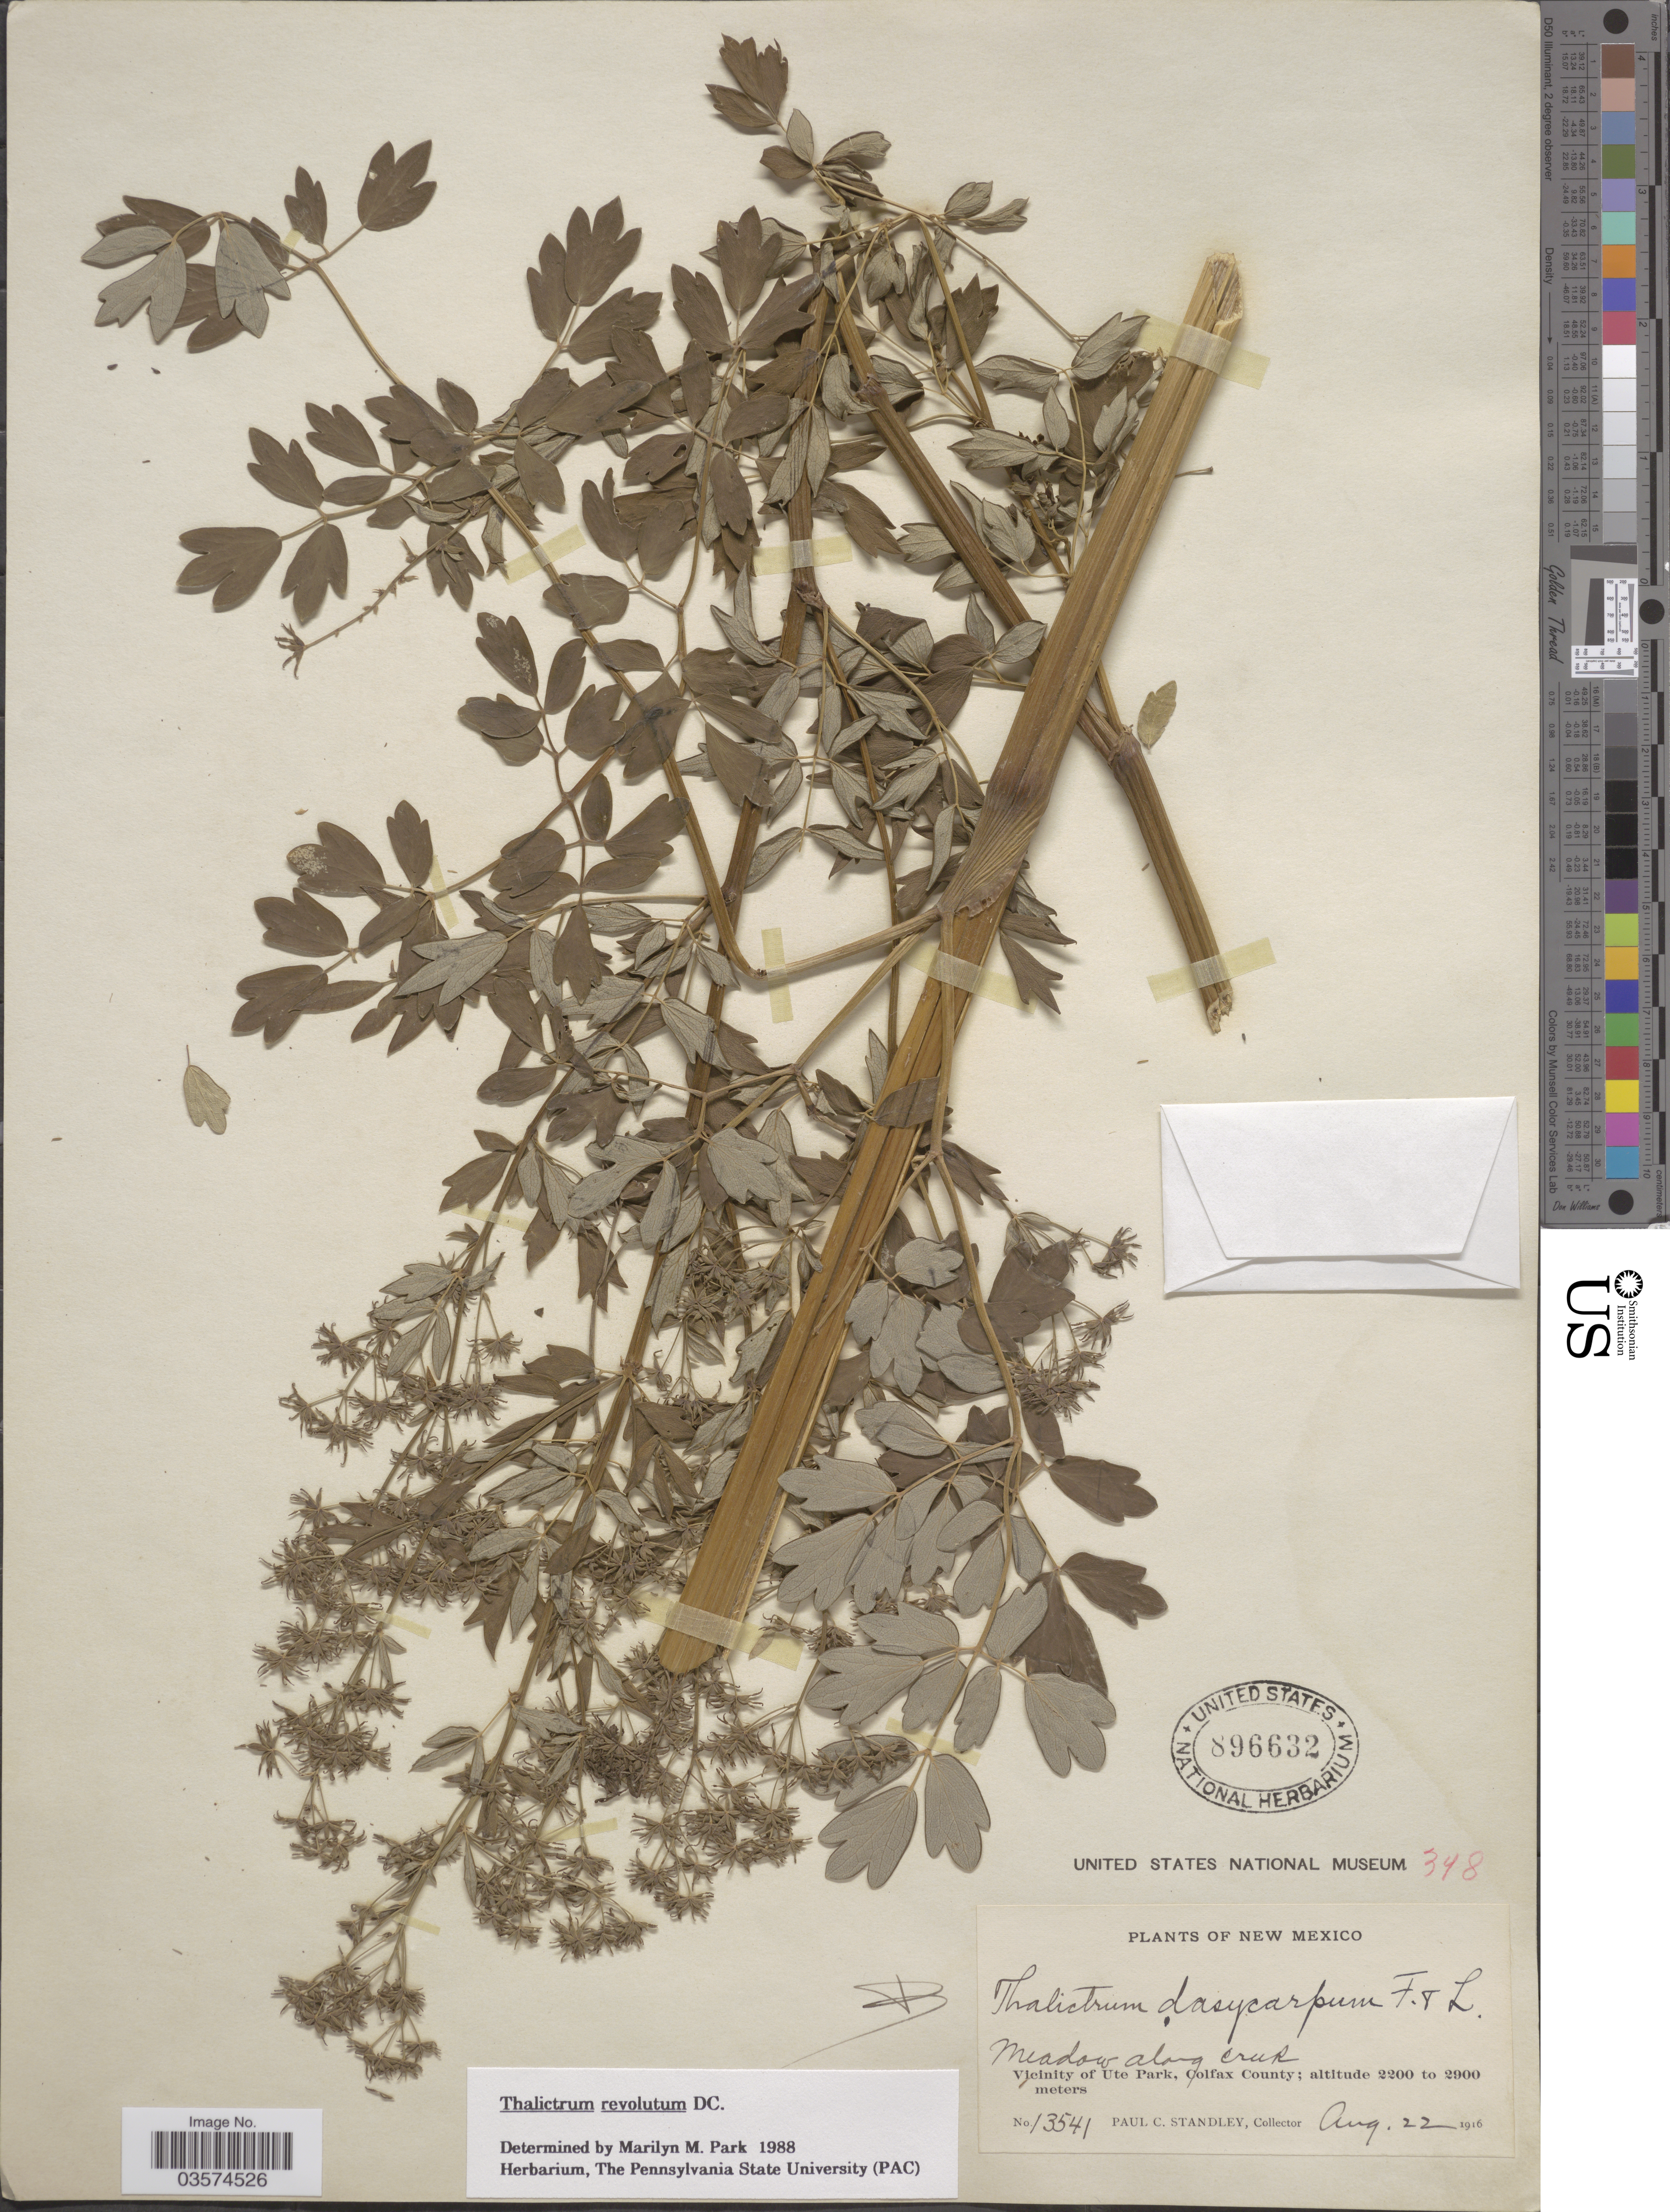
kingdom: Plantae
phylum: Tracheophyta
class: Magnoliopsida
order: Ranunculales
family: Ranunculaceae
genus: Thalictrum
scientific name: Thalictrum amphibolum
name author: Greene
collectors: P. C. Standley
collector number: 13541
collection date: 1916-08-22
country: United States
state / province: New Mexico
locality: Meadow along Creek. Vicinity of Ute Park, Colfax County.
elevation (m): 2200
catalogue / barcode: US 896632